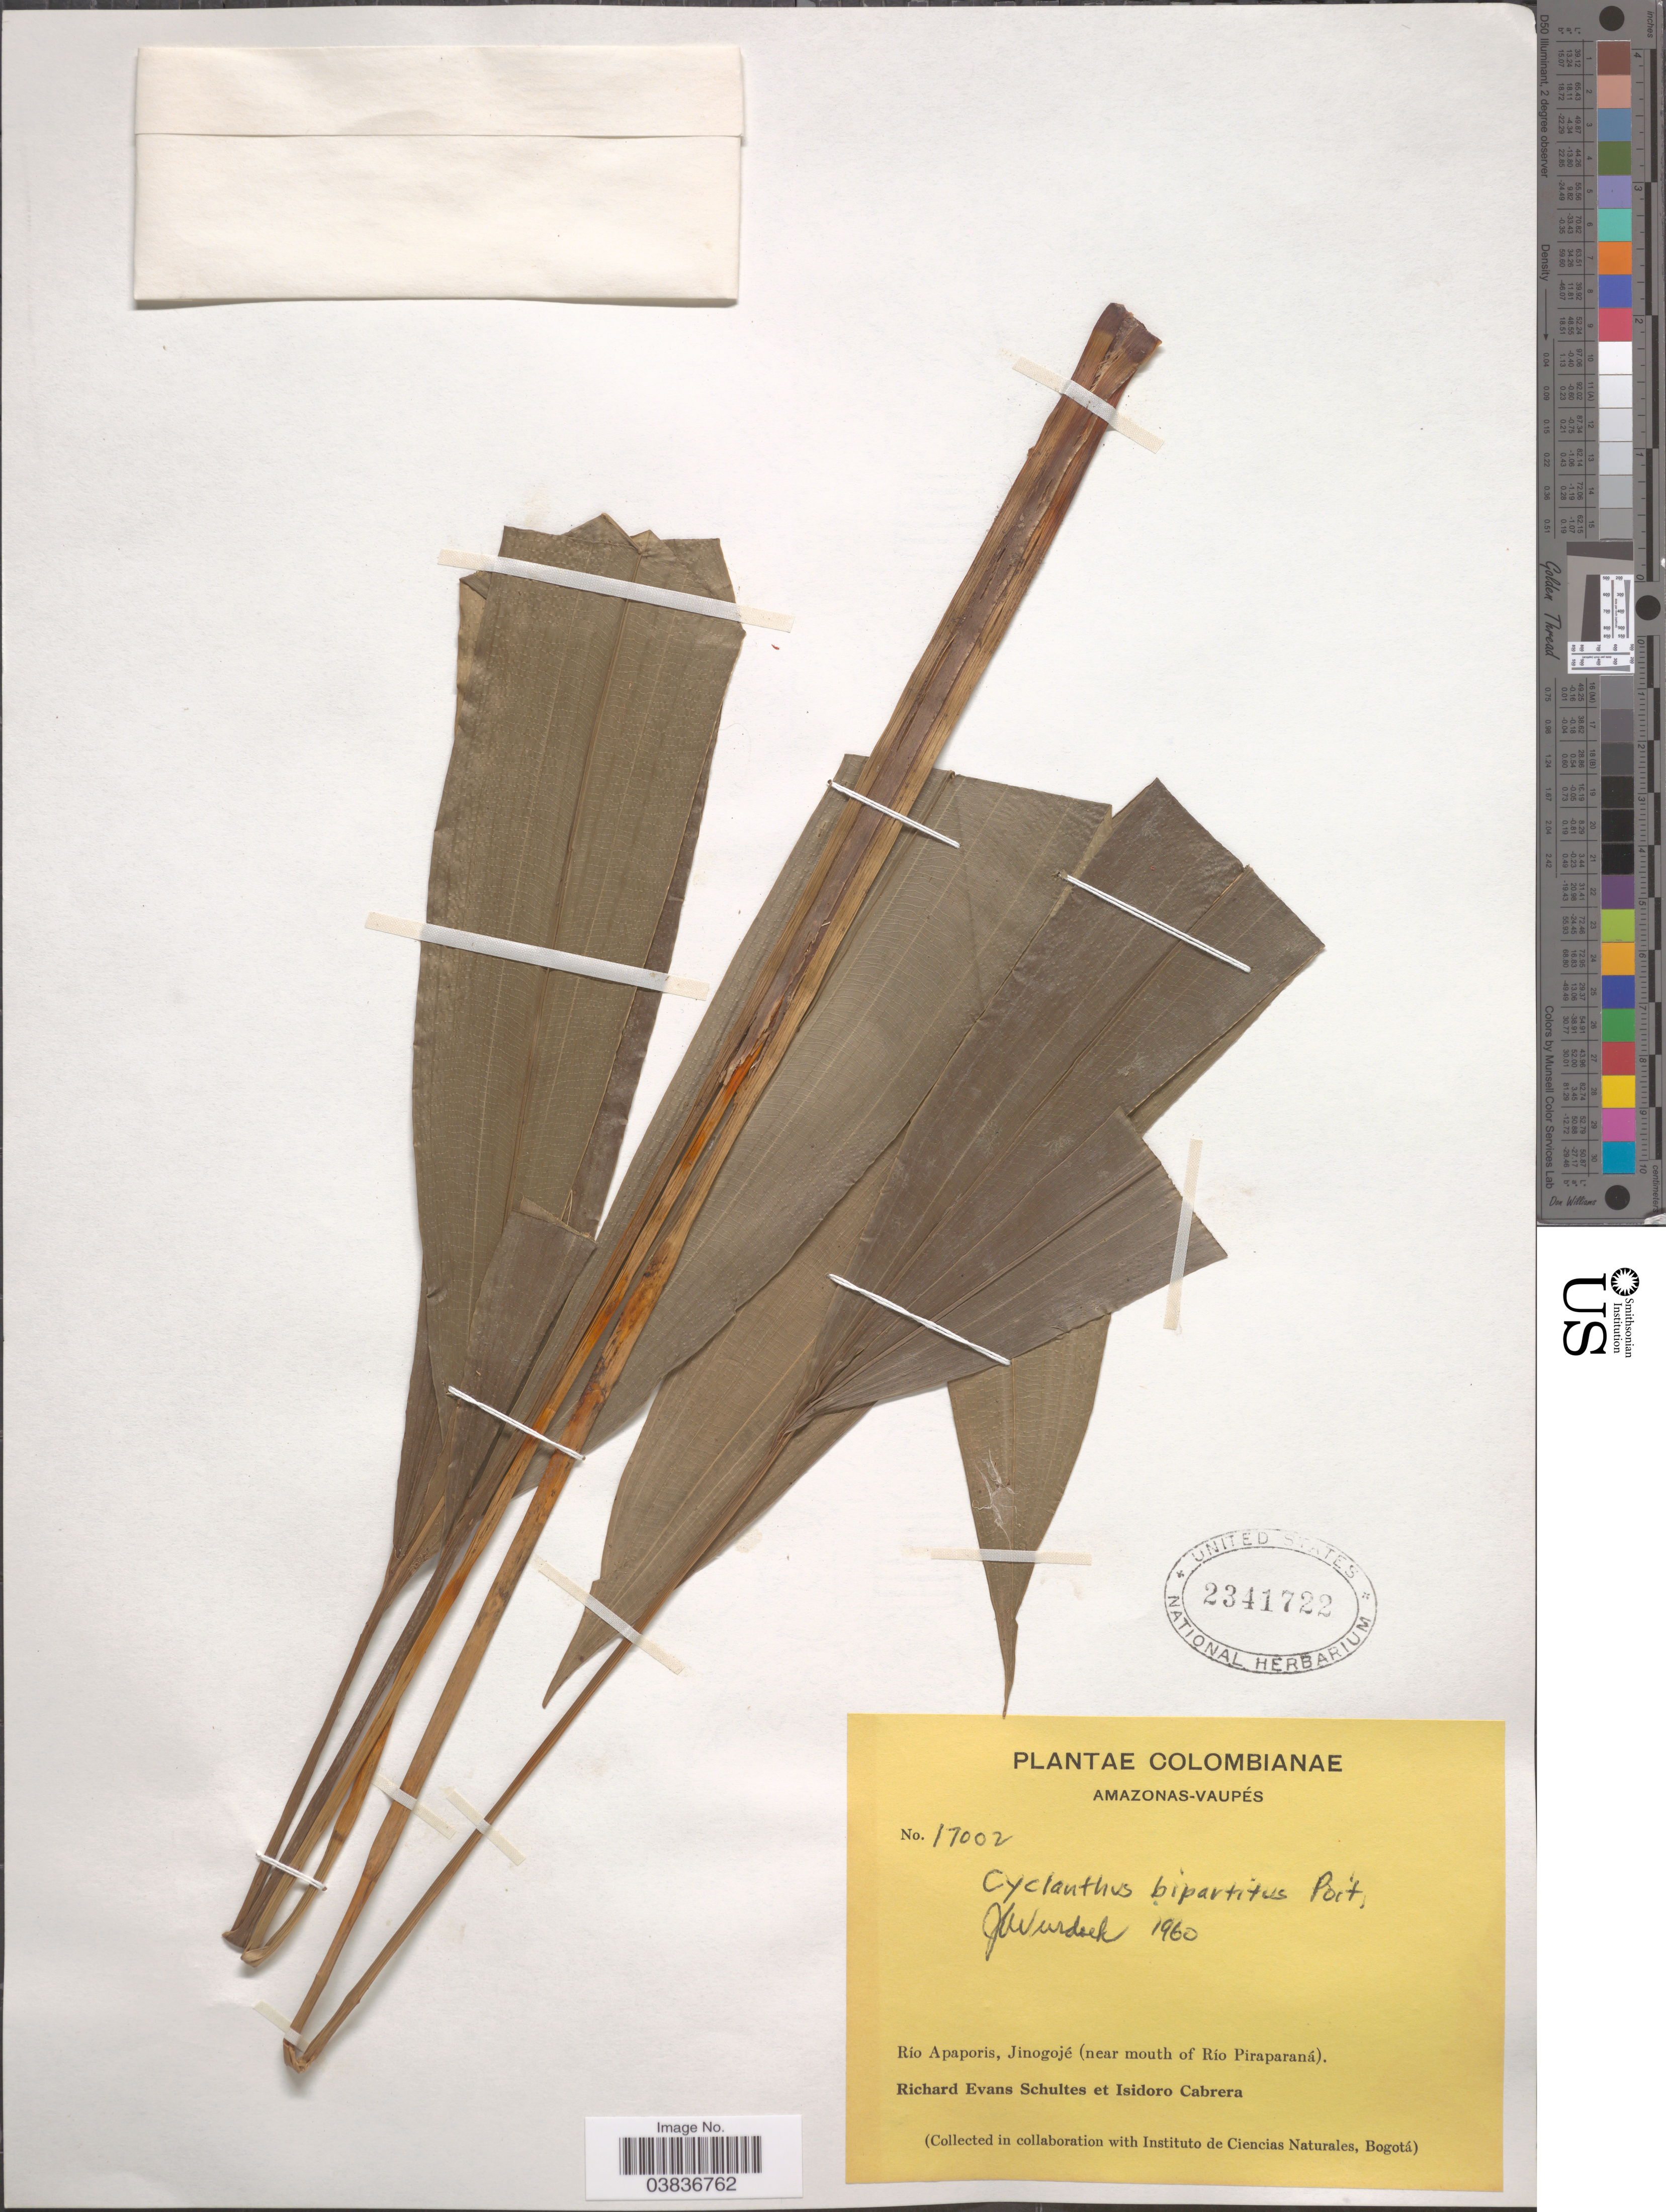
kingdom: Plantae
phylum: Tracheophyta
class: Liliopsida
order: Pandanales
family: Cyclanthaceae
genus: Cyclanthus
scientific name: Cyclanthus bipartitus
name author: Poit. ex A. Rich.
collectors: R. E. Schultes & I. Cabrera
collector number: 17002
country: Colombia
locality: Amazonas-Vaupés. Río Apaporis, Jinogojé (near mouth of Río Piraparaná).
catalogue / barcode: US 2341722